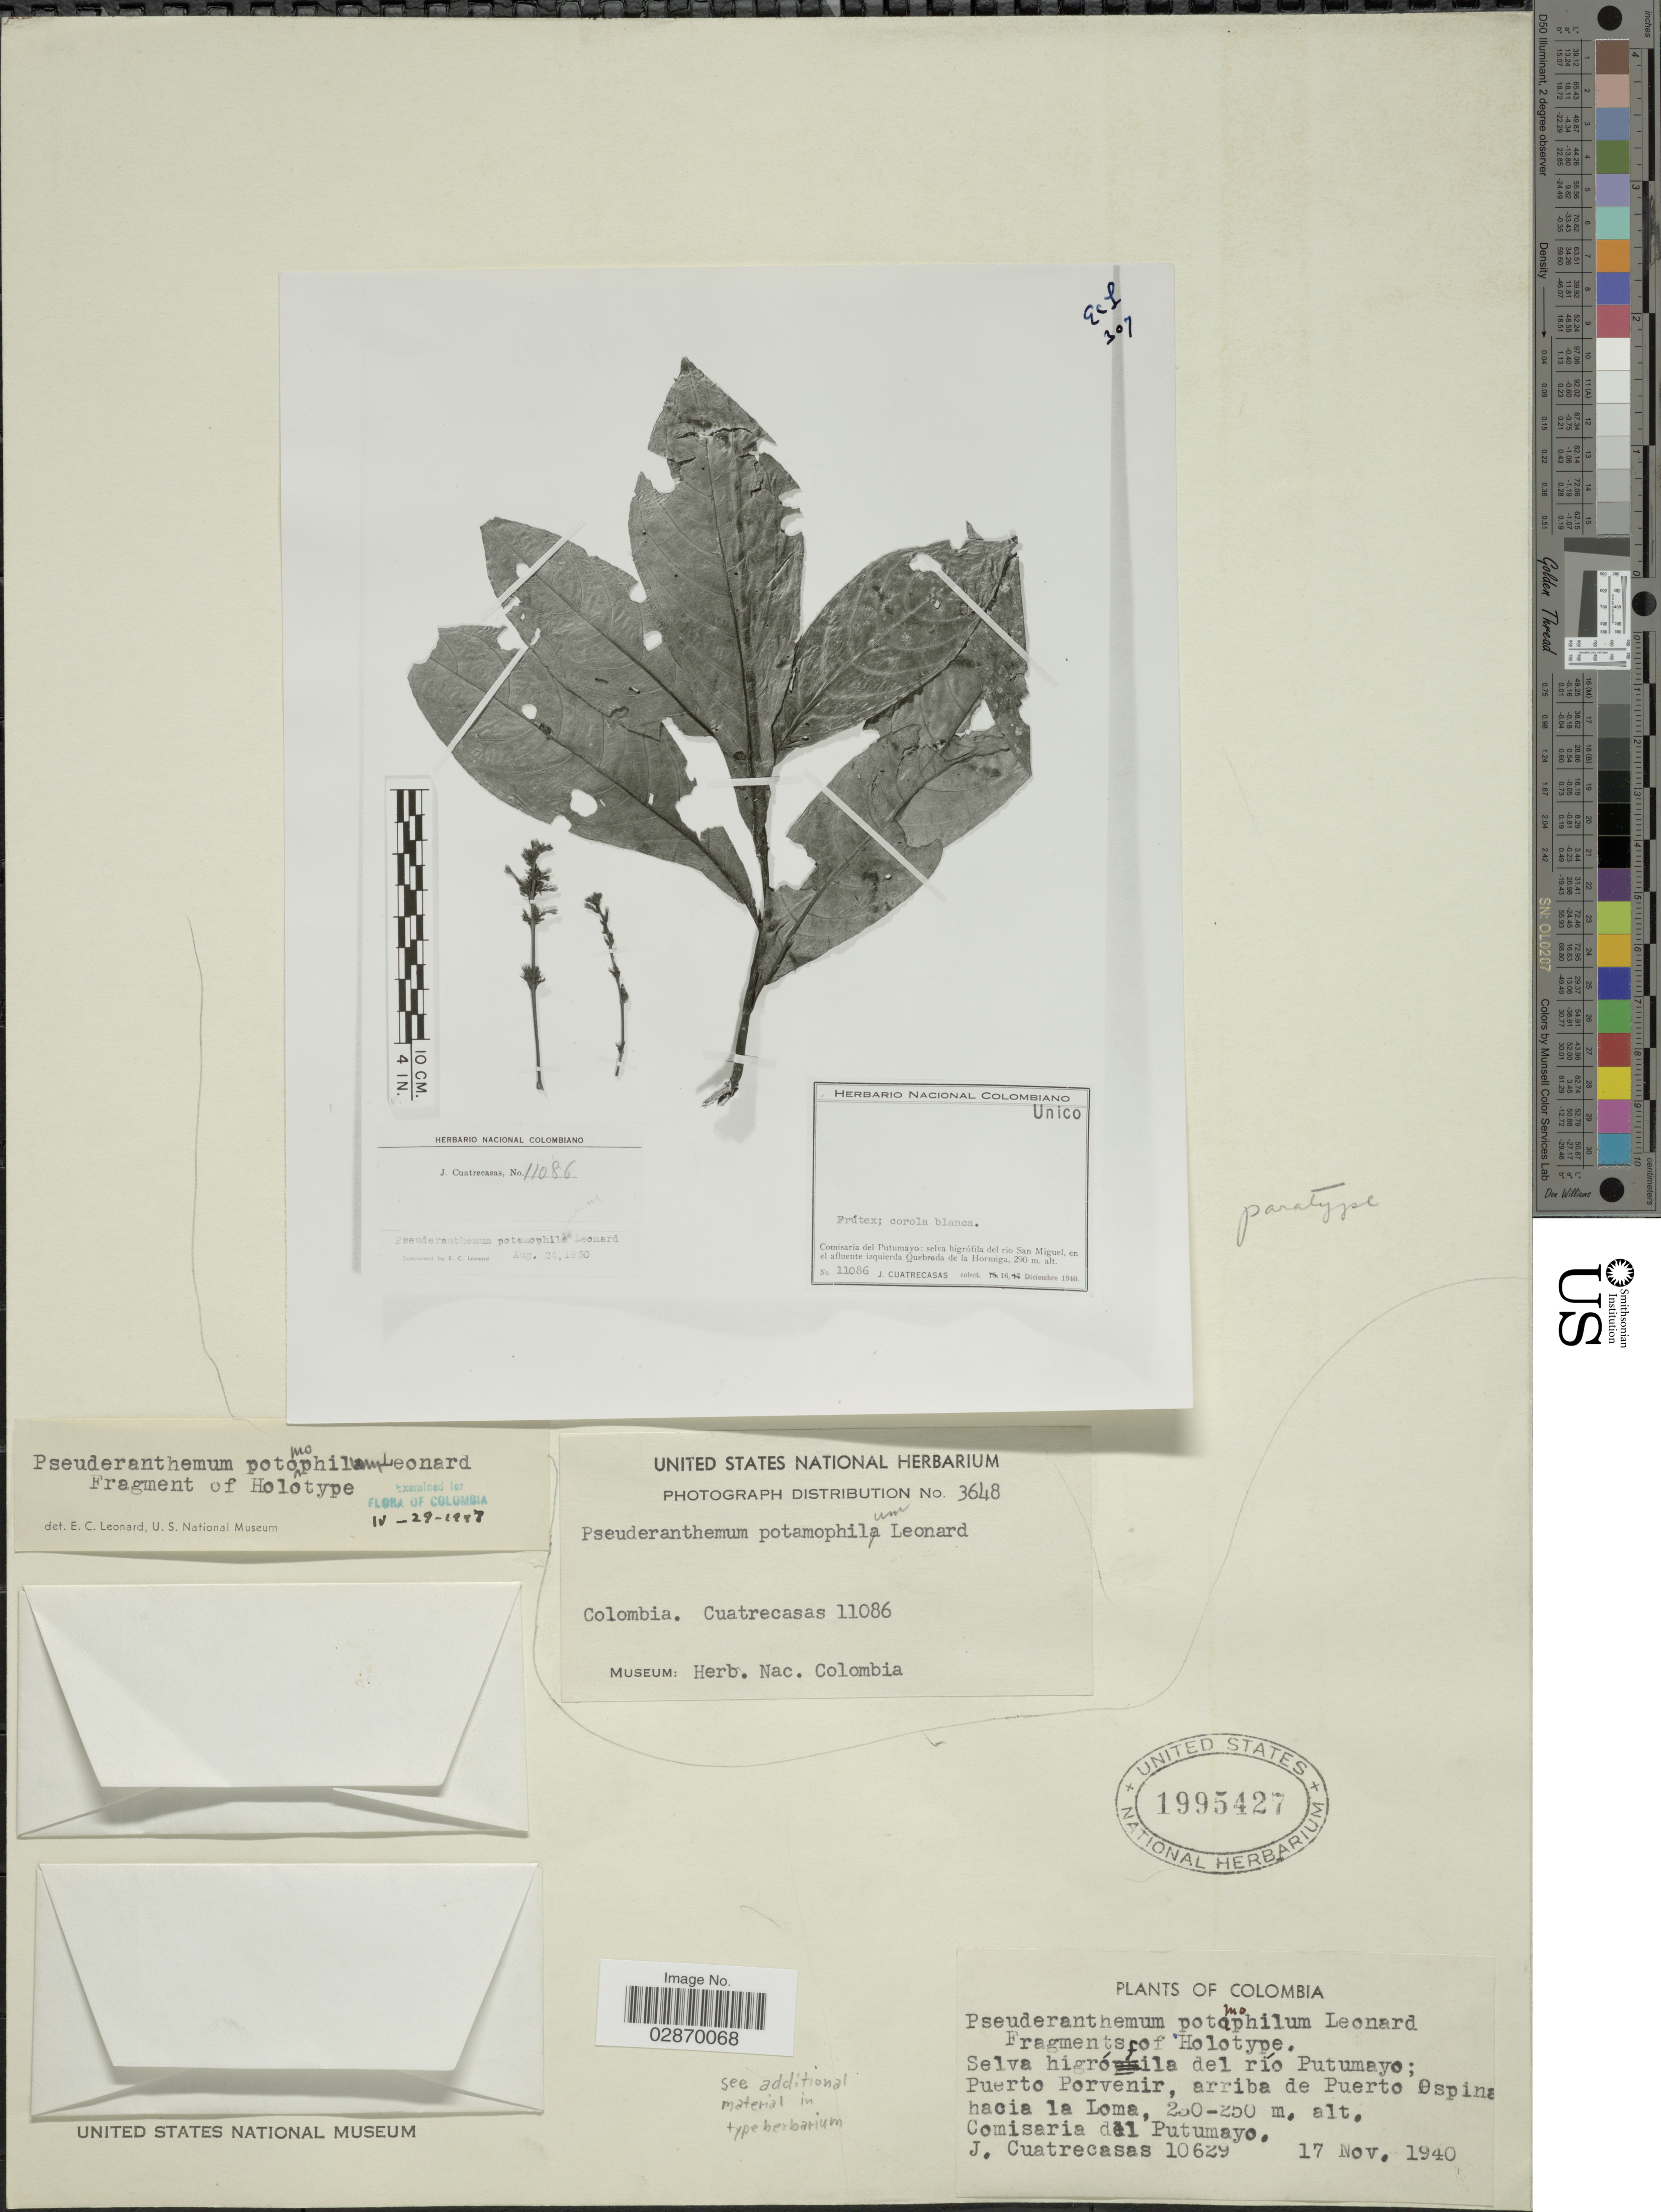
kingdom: Plantae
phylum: Tracheophyta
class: Magnoliopsida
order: Lamiales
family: Acanthaceae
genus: Pseuderanthemum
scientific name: Pseuderanthemum potamophilum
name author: Leonard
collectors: J. Cuatrecasas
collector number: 10629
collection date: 1940-11-17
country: Colombia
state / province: Putumayo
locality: Selva higró ila del río Putumayo, Puerto Porvenir, arriba de Puerto Ospina hacia la Loma, Comisaria del Putumayo.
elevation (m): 230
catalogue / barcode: US 1995427